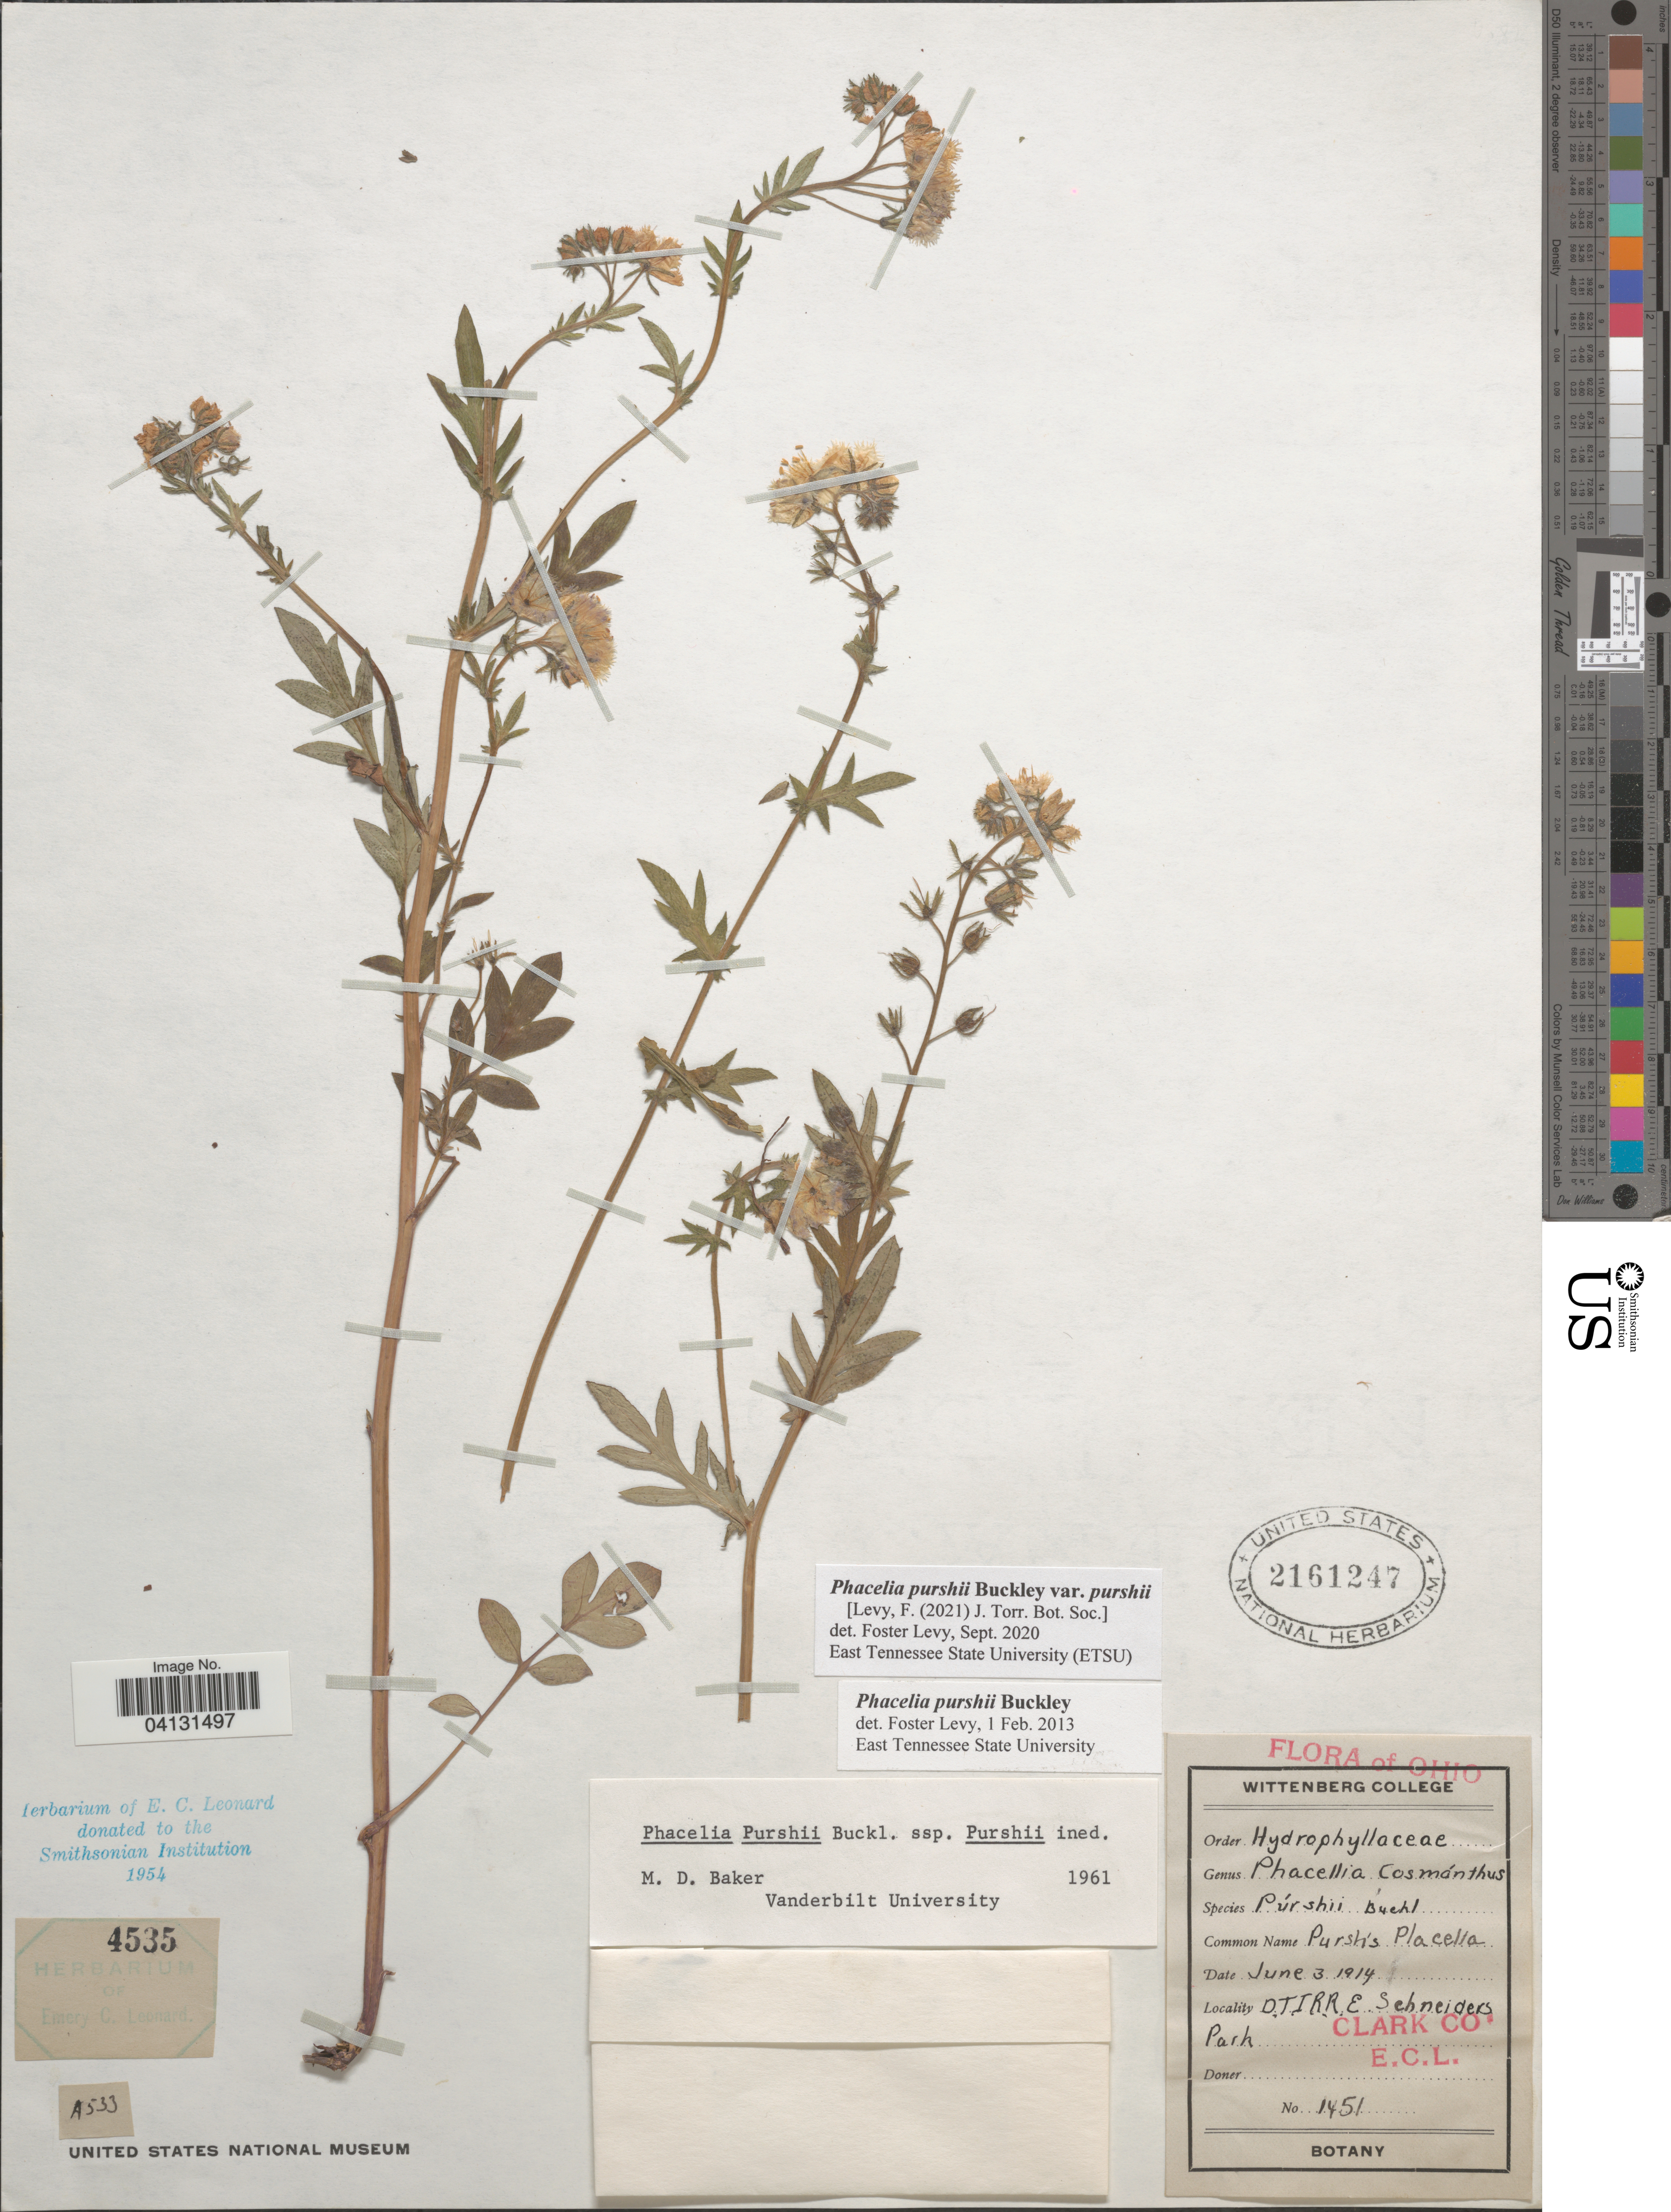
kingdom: Plantae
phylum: Tracheophyta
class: Magnoliopsida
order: Boraginales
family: Hydrophyllaceae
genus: Phacelia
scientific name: Phacelia purshii var. purshii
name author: Buckley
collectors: E. C. Leonard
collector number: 1451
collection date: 1914-06-03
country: United States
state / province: Ohio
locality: D.T.I.R.R.E. Schneiders Park. Clark Co.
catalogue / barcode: US 2161247